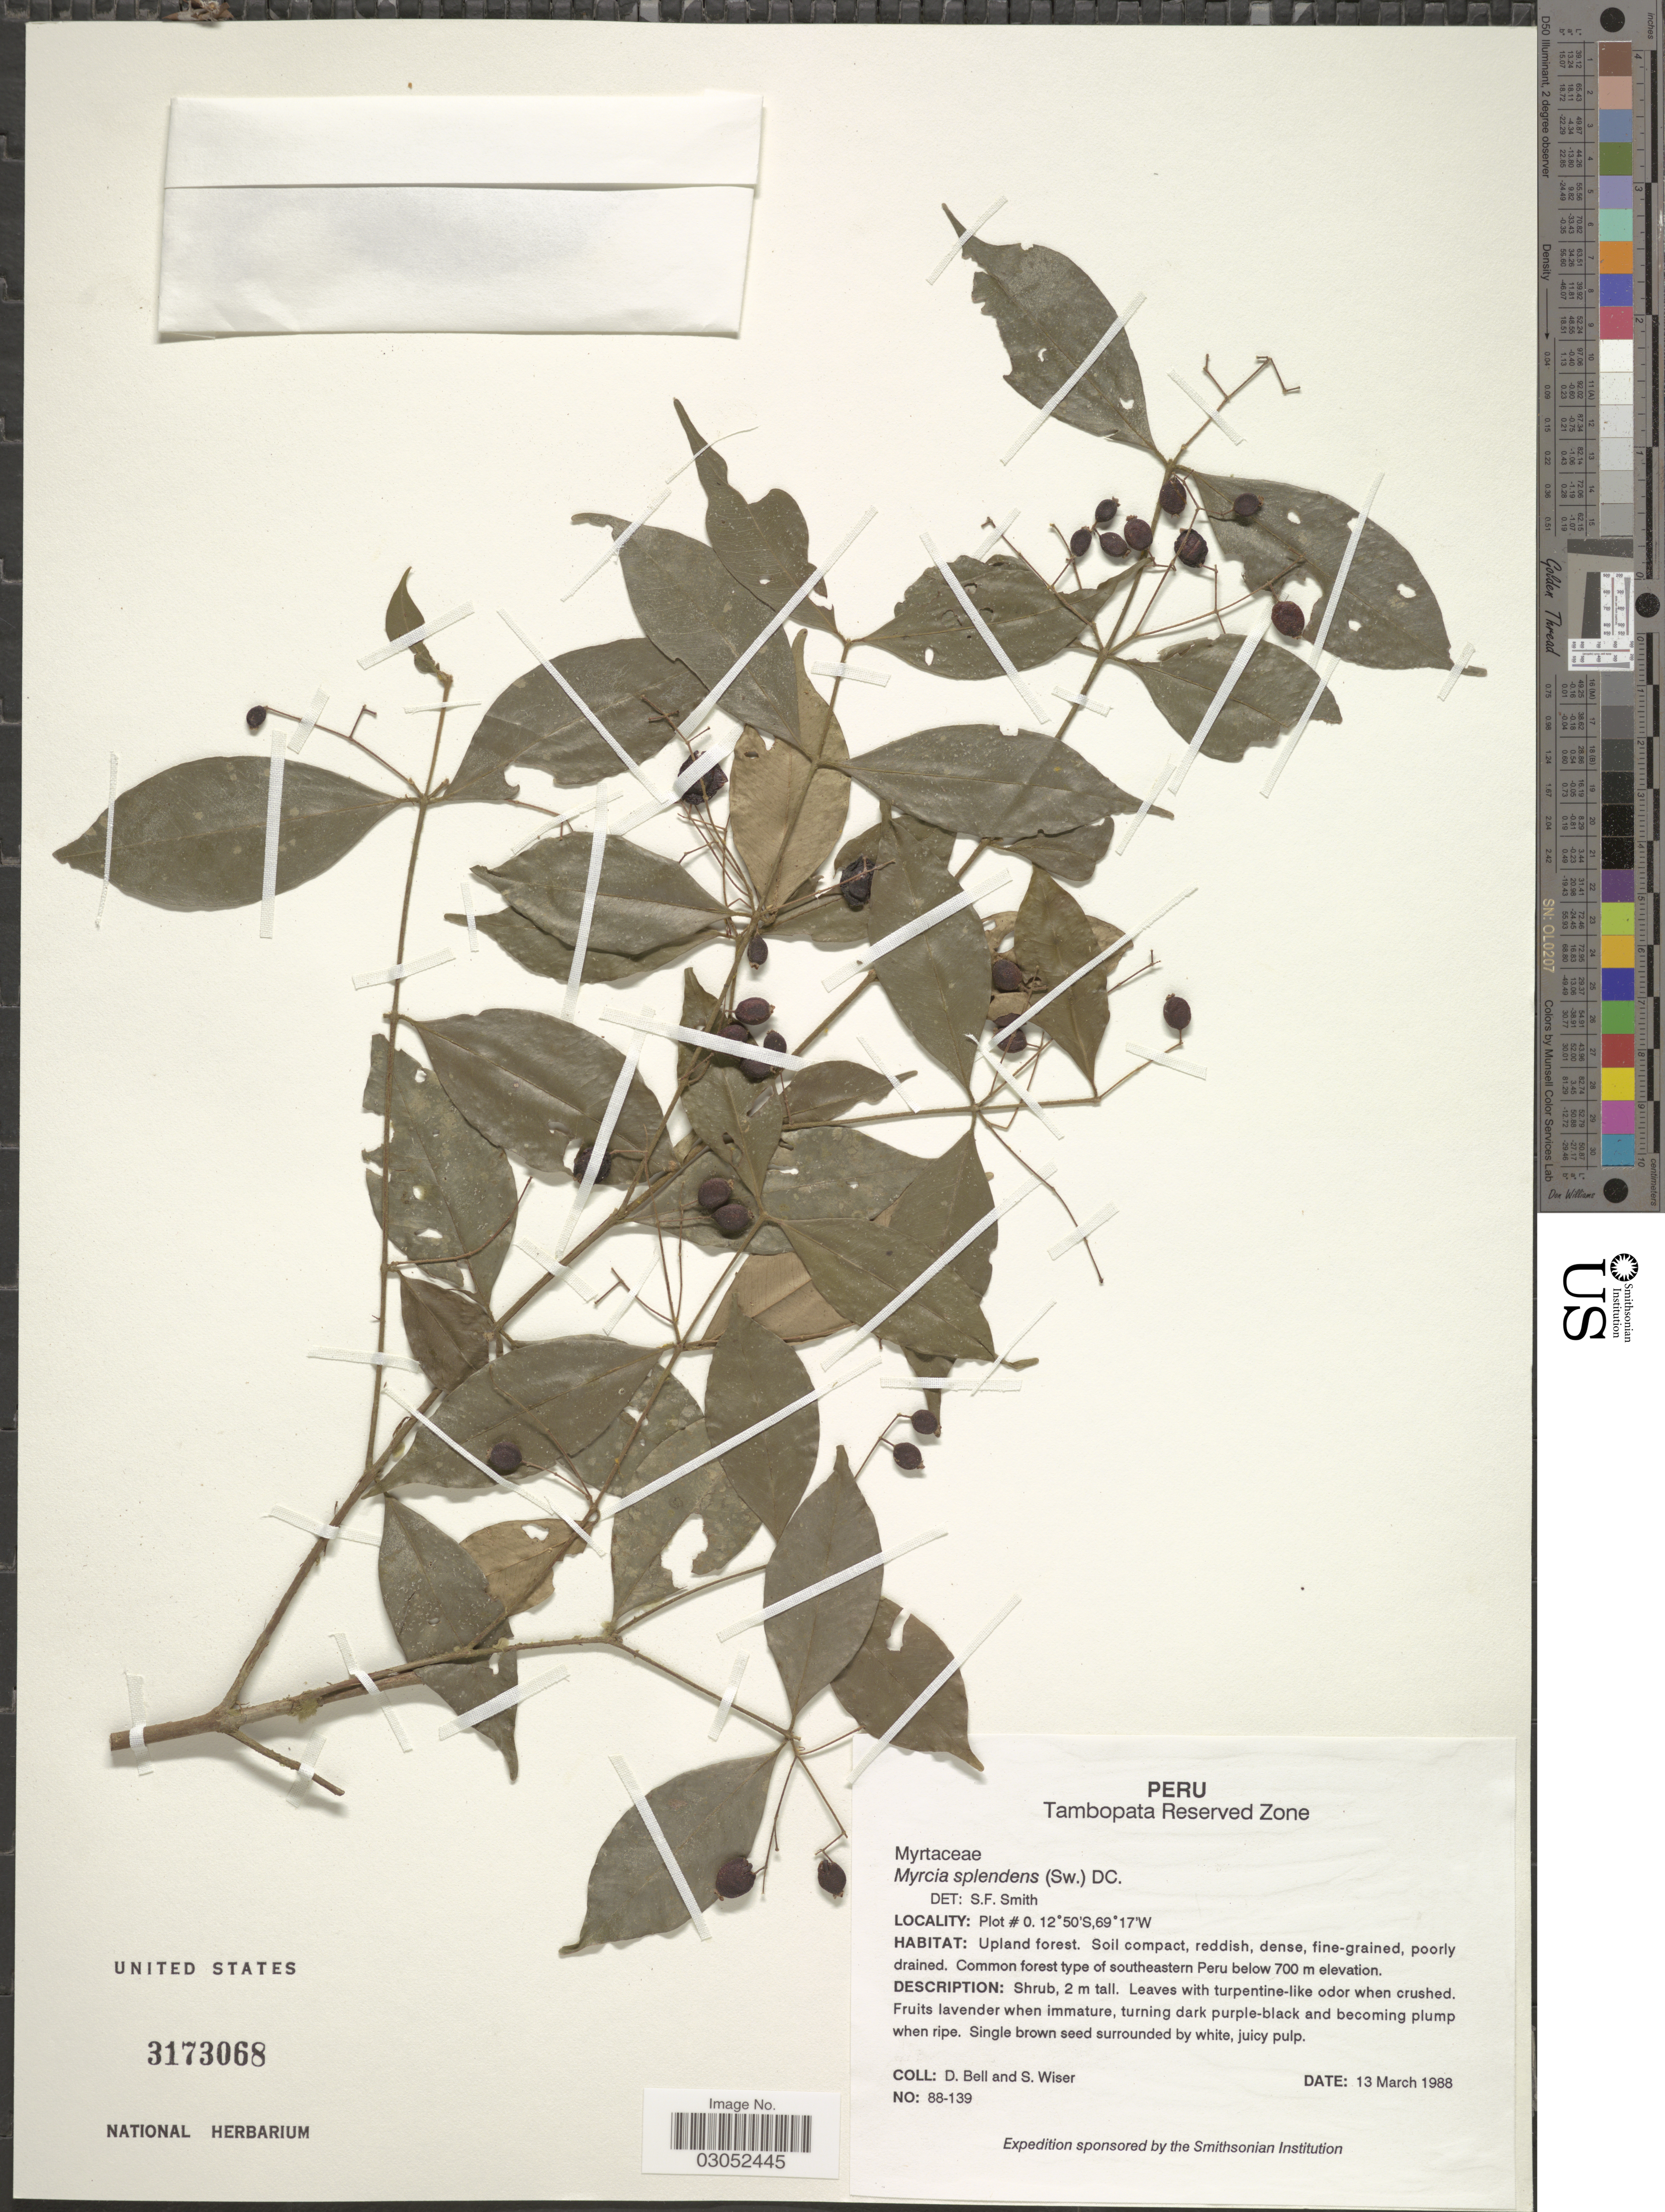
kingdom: Plantae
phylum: Tracheophyta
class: Magnoliopsida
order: Myrtales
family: Myrtaceae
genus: Myrcia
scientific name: Myrcia splendens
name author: (Sw.) DC.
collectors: D. A. Bell & S. Wiser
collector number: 88-139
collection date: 1988-03-13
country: Peru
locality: Tambopata Reserved Zone. Plot # 0. Common forest type of southeastern Peru.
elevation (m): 700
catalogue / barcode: US 3173068